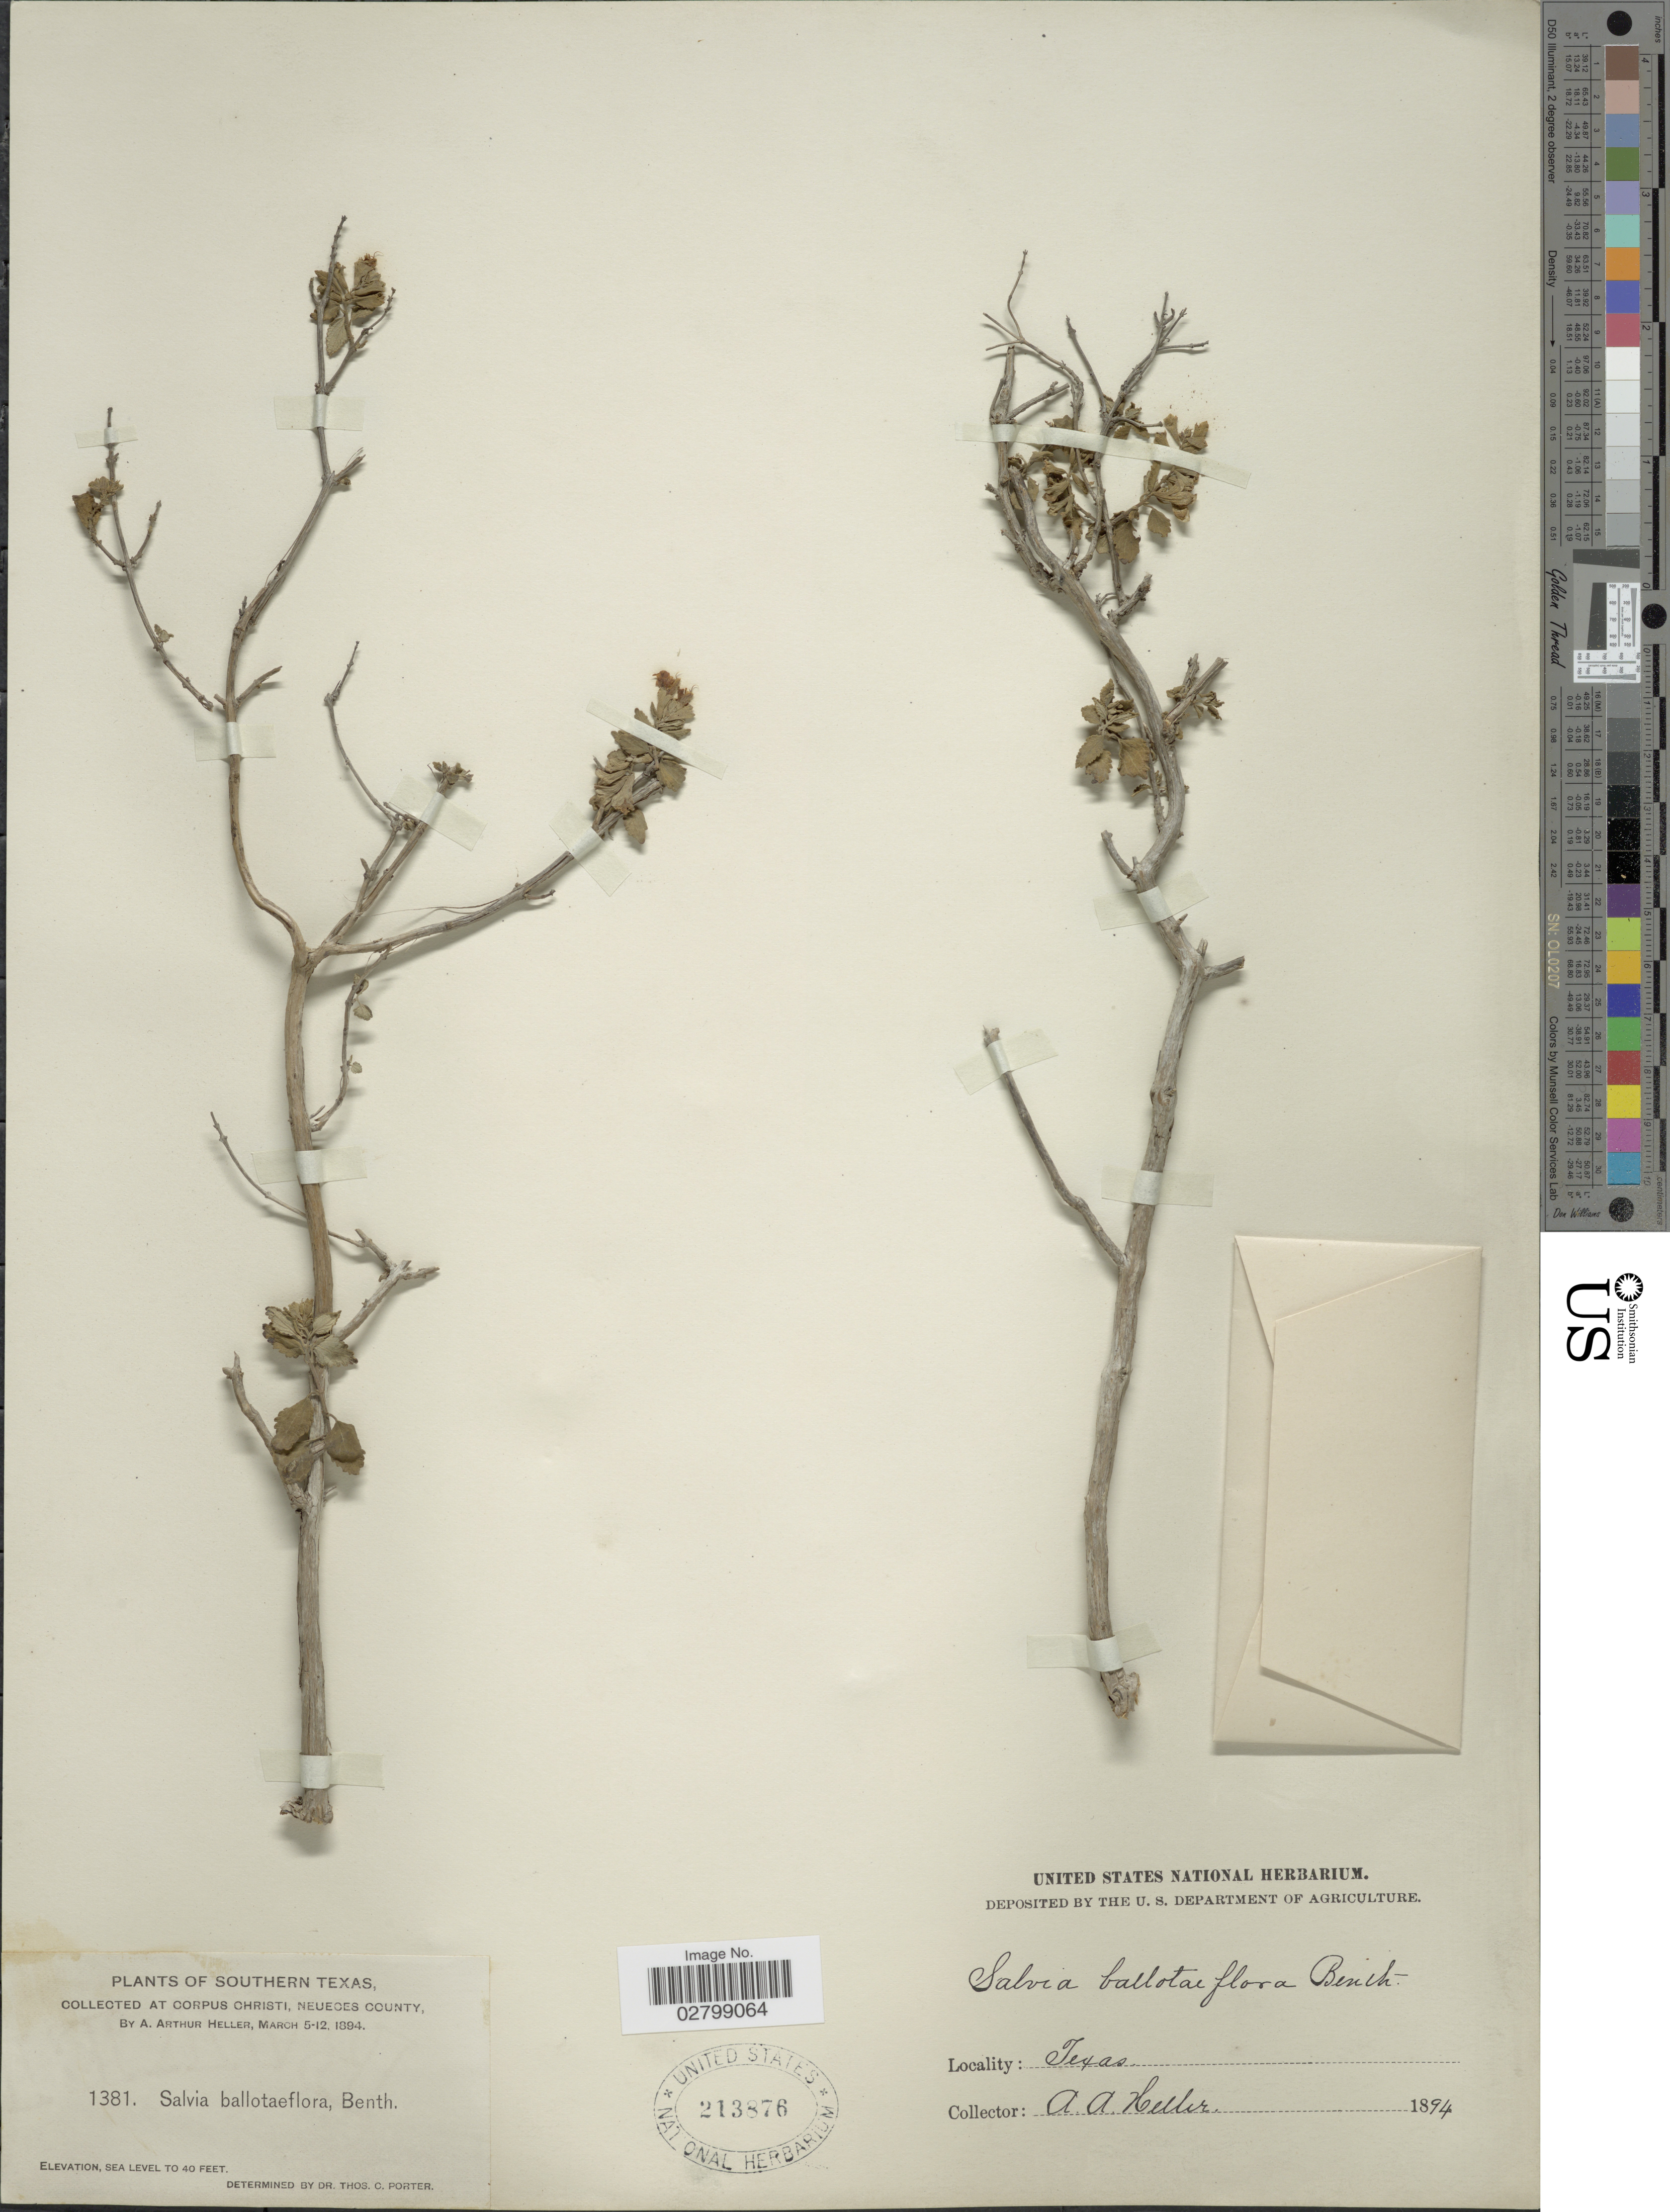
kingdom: Plantae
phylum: Tracheophyta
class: Magnoliopsida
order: Lamiales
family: Lamiaceae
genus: Salvia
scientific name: Salvia ballotiflora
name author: Benth.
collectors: A. A. Heller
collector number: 1381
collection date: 1894-03-05/1894-03-12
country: United States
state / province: Texas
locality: Southern Texas, at Corpus Christi, Neueces County.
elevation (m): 0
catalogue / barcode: US 213876